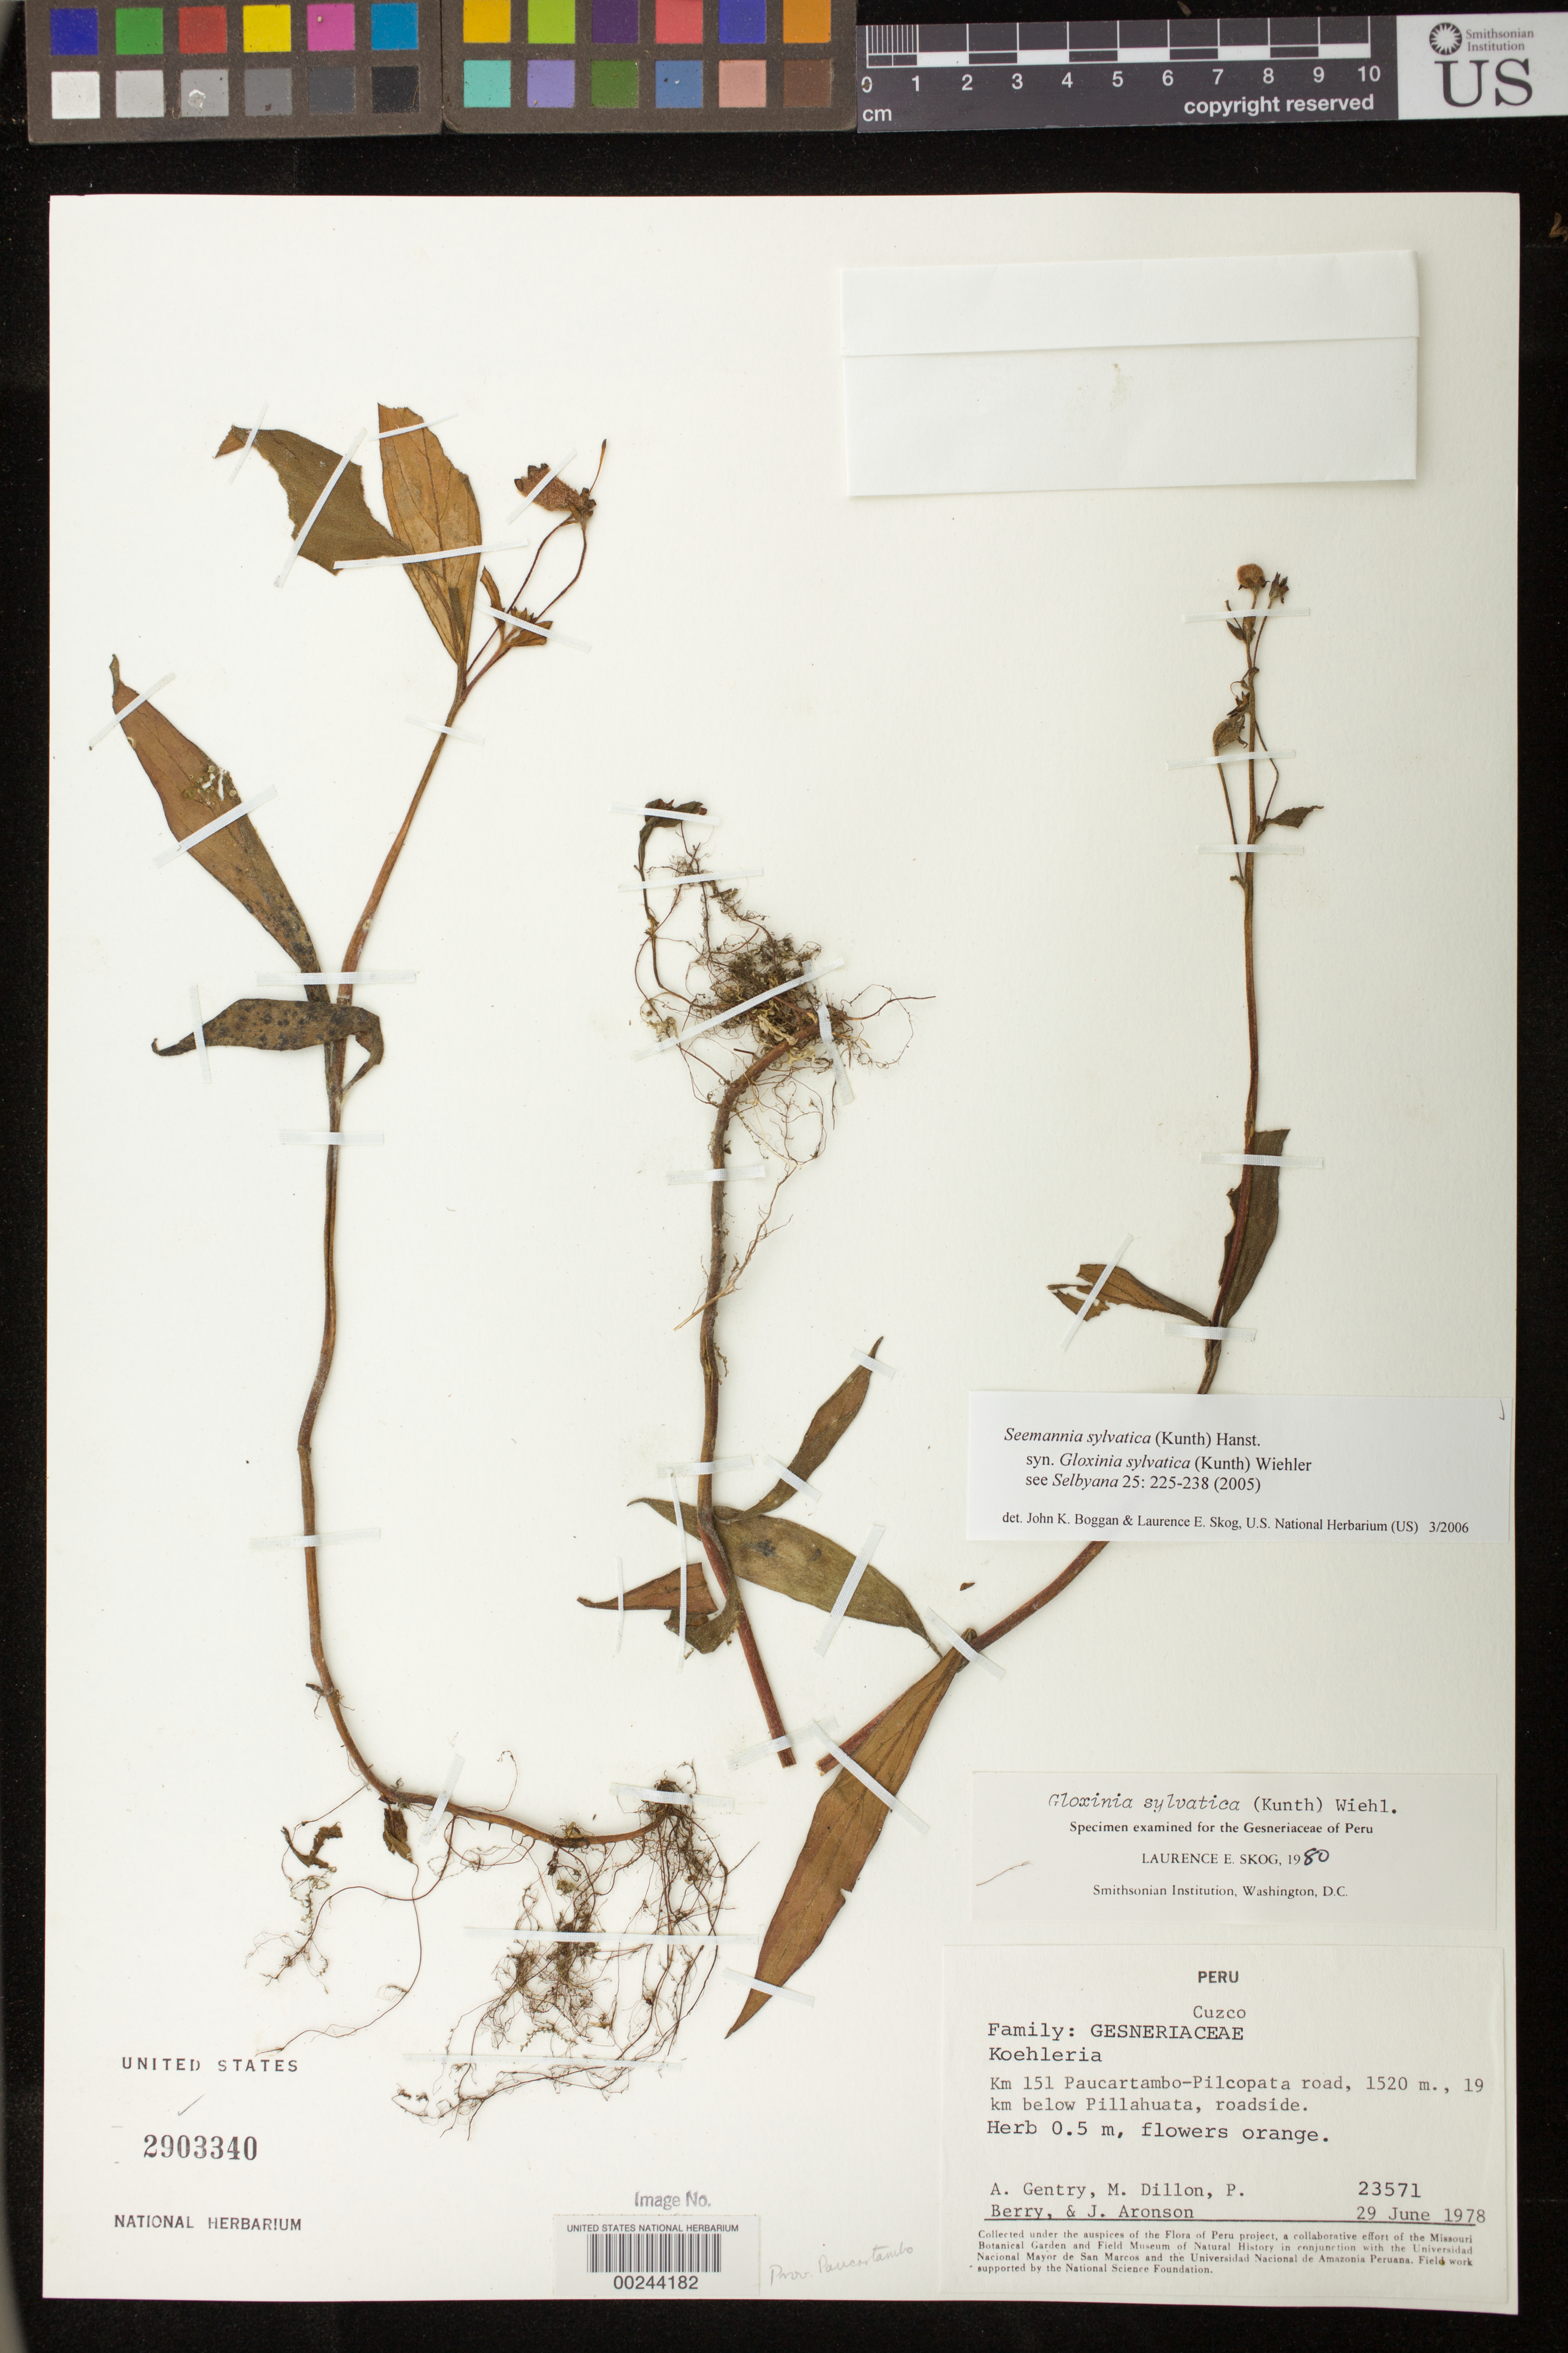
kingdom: Plantae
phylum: Tracheophyta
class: Magnoliopsida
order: Lamiales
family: Gesneriaceae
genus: Seemannia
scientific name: Seemannia sylvatica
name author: (Kunth) Hanst.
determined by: Boggan, J. K.; Skog, L. E.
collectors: A. H. Gentry, M. O. Dillon, P. Berry & J. Aronson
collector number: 23571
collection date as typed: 29 Jun 1978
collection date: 1978-06-29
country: Peru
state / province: Cusco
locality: Paucartambo, Km 151 Paucartambo-Pilcopata road, 19 km below Pillahuata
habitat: Roadside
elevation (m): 1520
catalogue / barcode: US 2903340